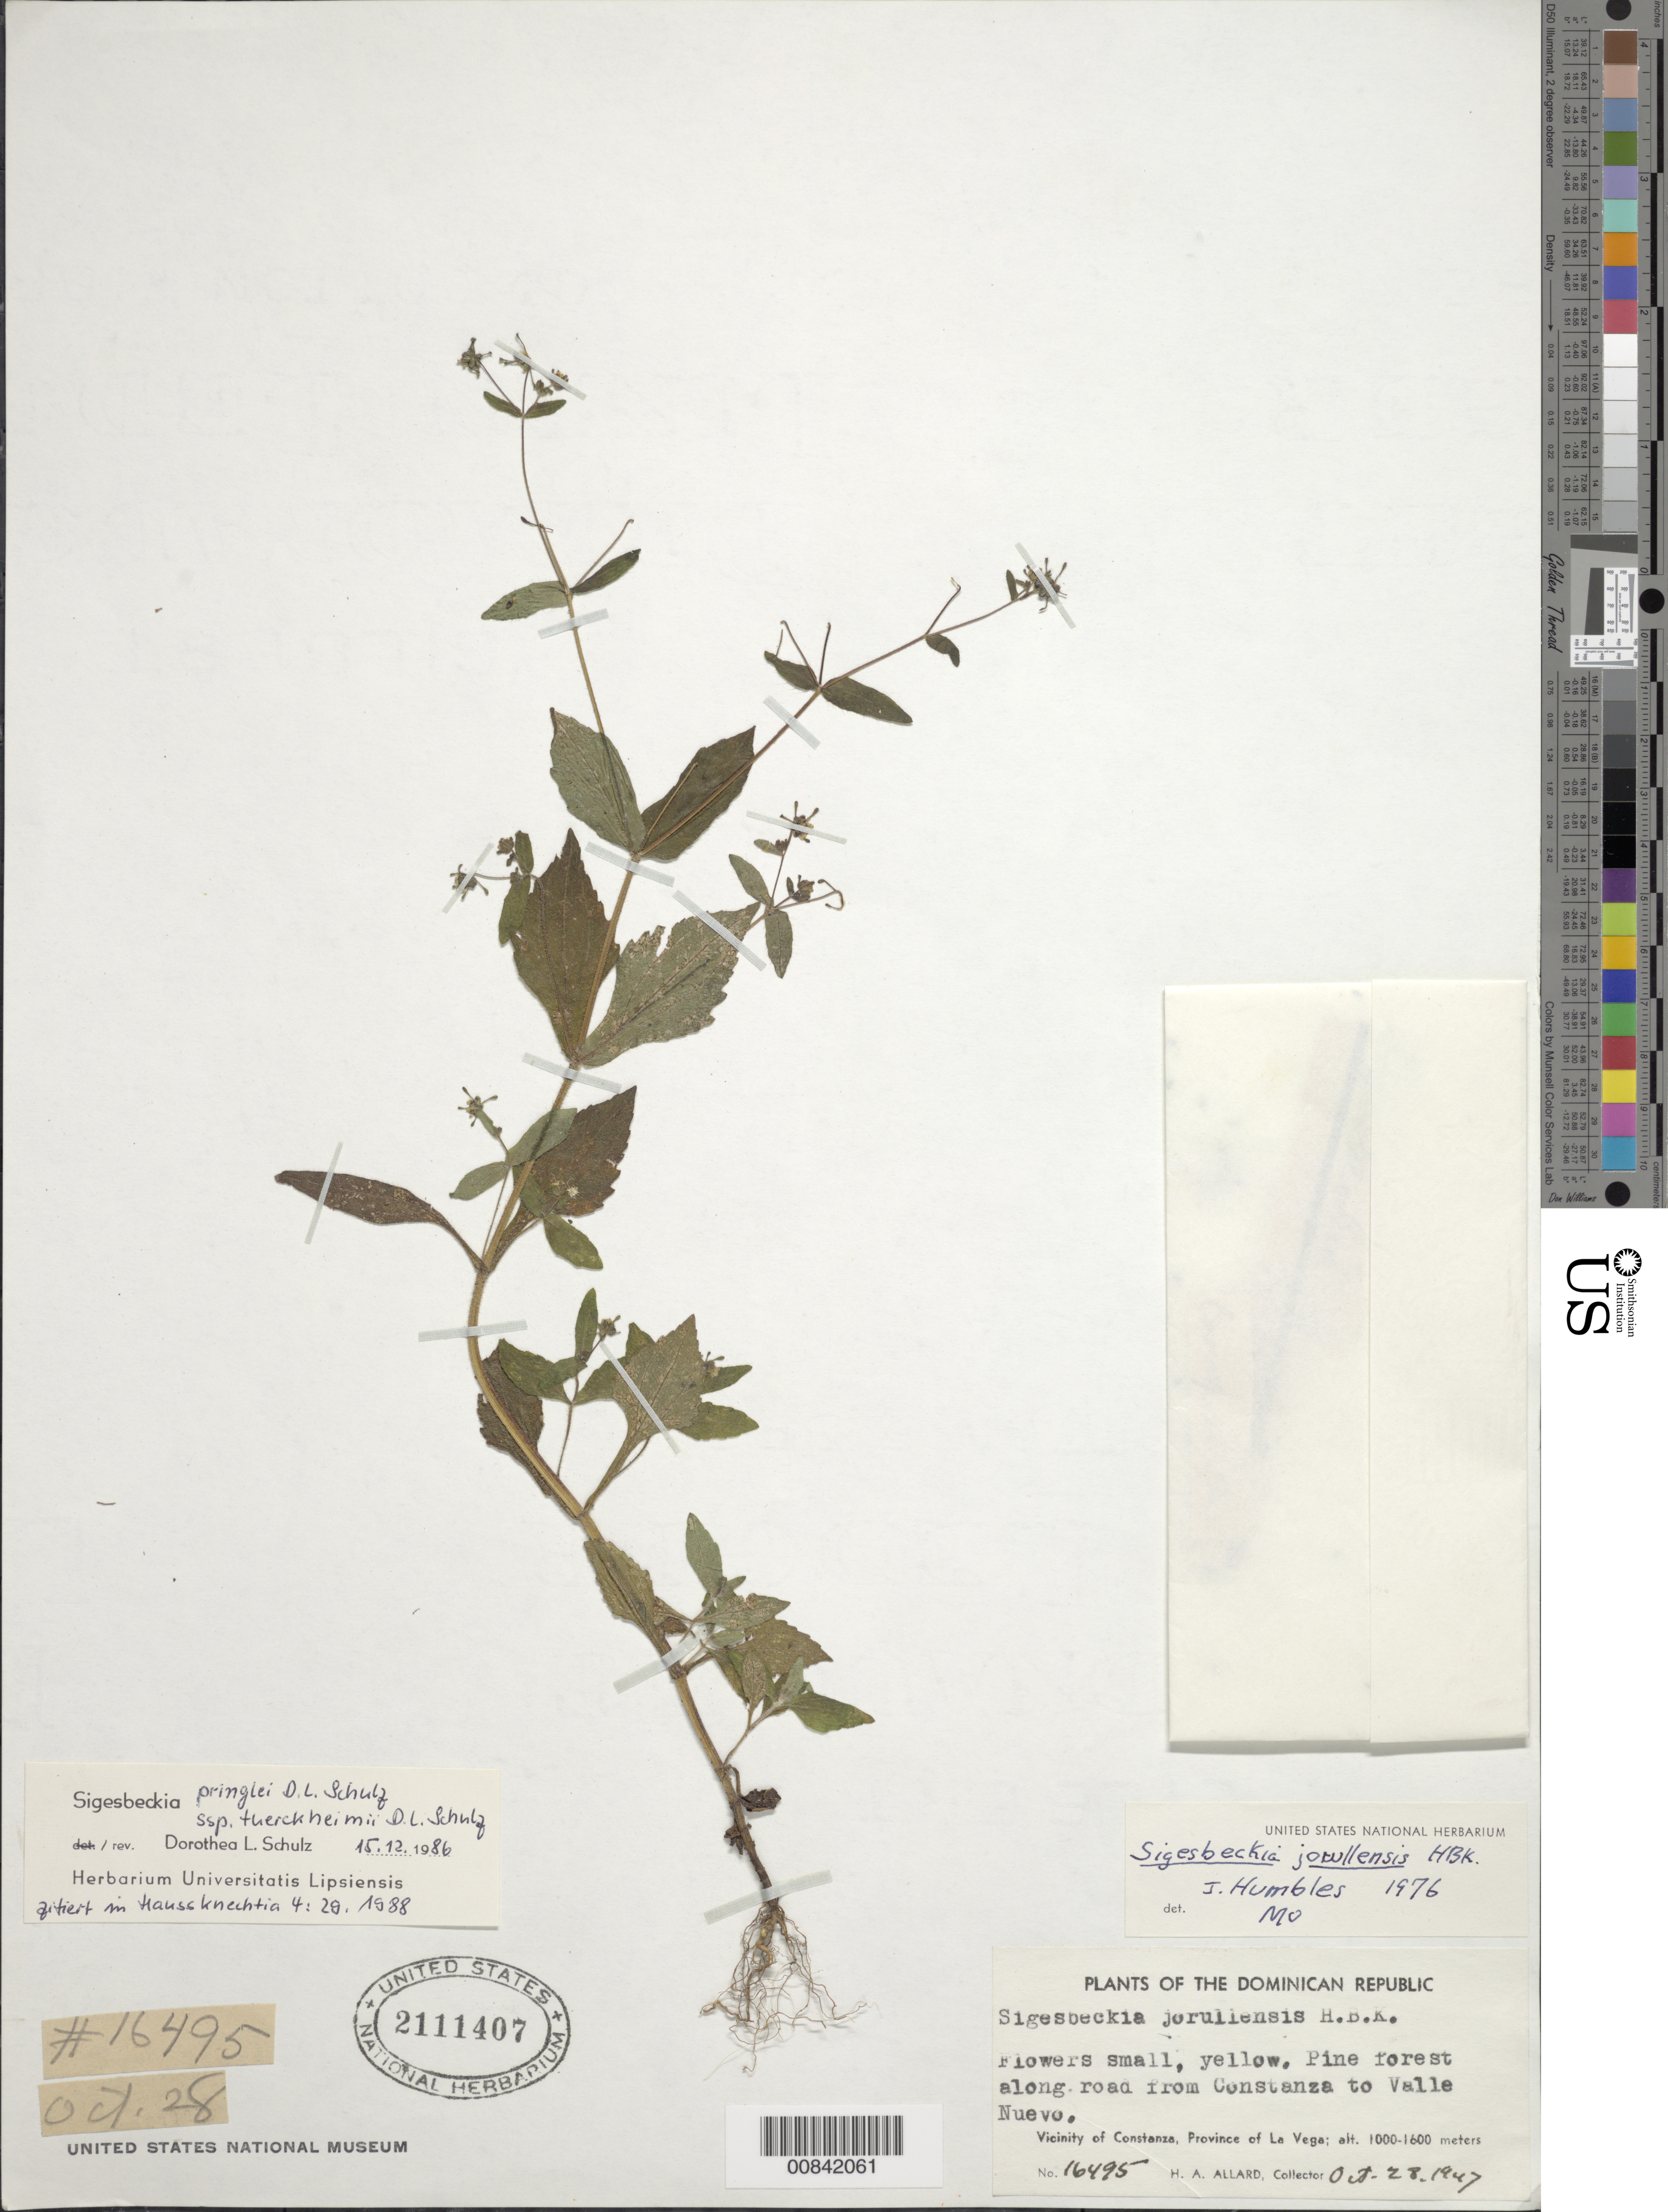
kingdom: Plantae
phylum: Tracheophyta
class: Magnoliopsida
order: Asterales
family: Asteraceae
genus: Sigesbeckia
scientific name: Sigesbeckia pringlei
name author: D.L. Schulz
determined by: Schulz, D. L.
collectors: H. A. Allard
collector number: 16495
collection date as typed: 28 Oct 1947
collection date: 1947-10-28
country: Dominican Republic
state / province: La Vega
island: Hispaniola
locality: Vicinity of Constanza, along road from Constanza to Valle Nuevo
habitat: Pine forests along road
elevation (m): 1000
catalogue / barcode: US 2111407